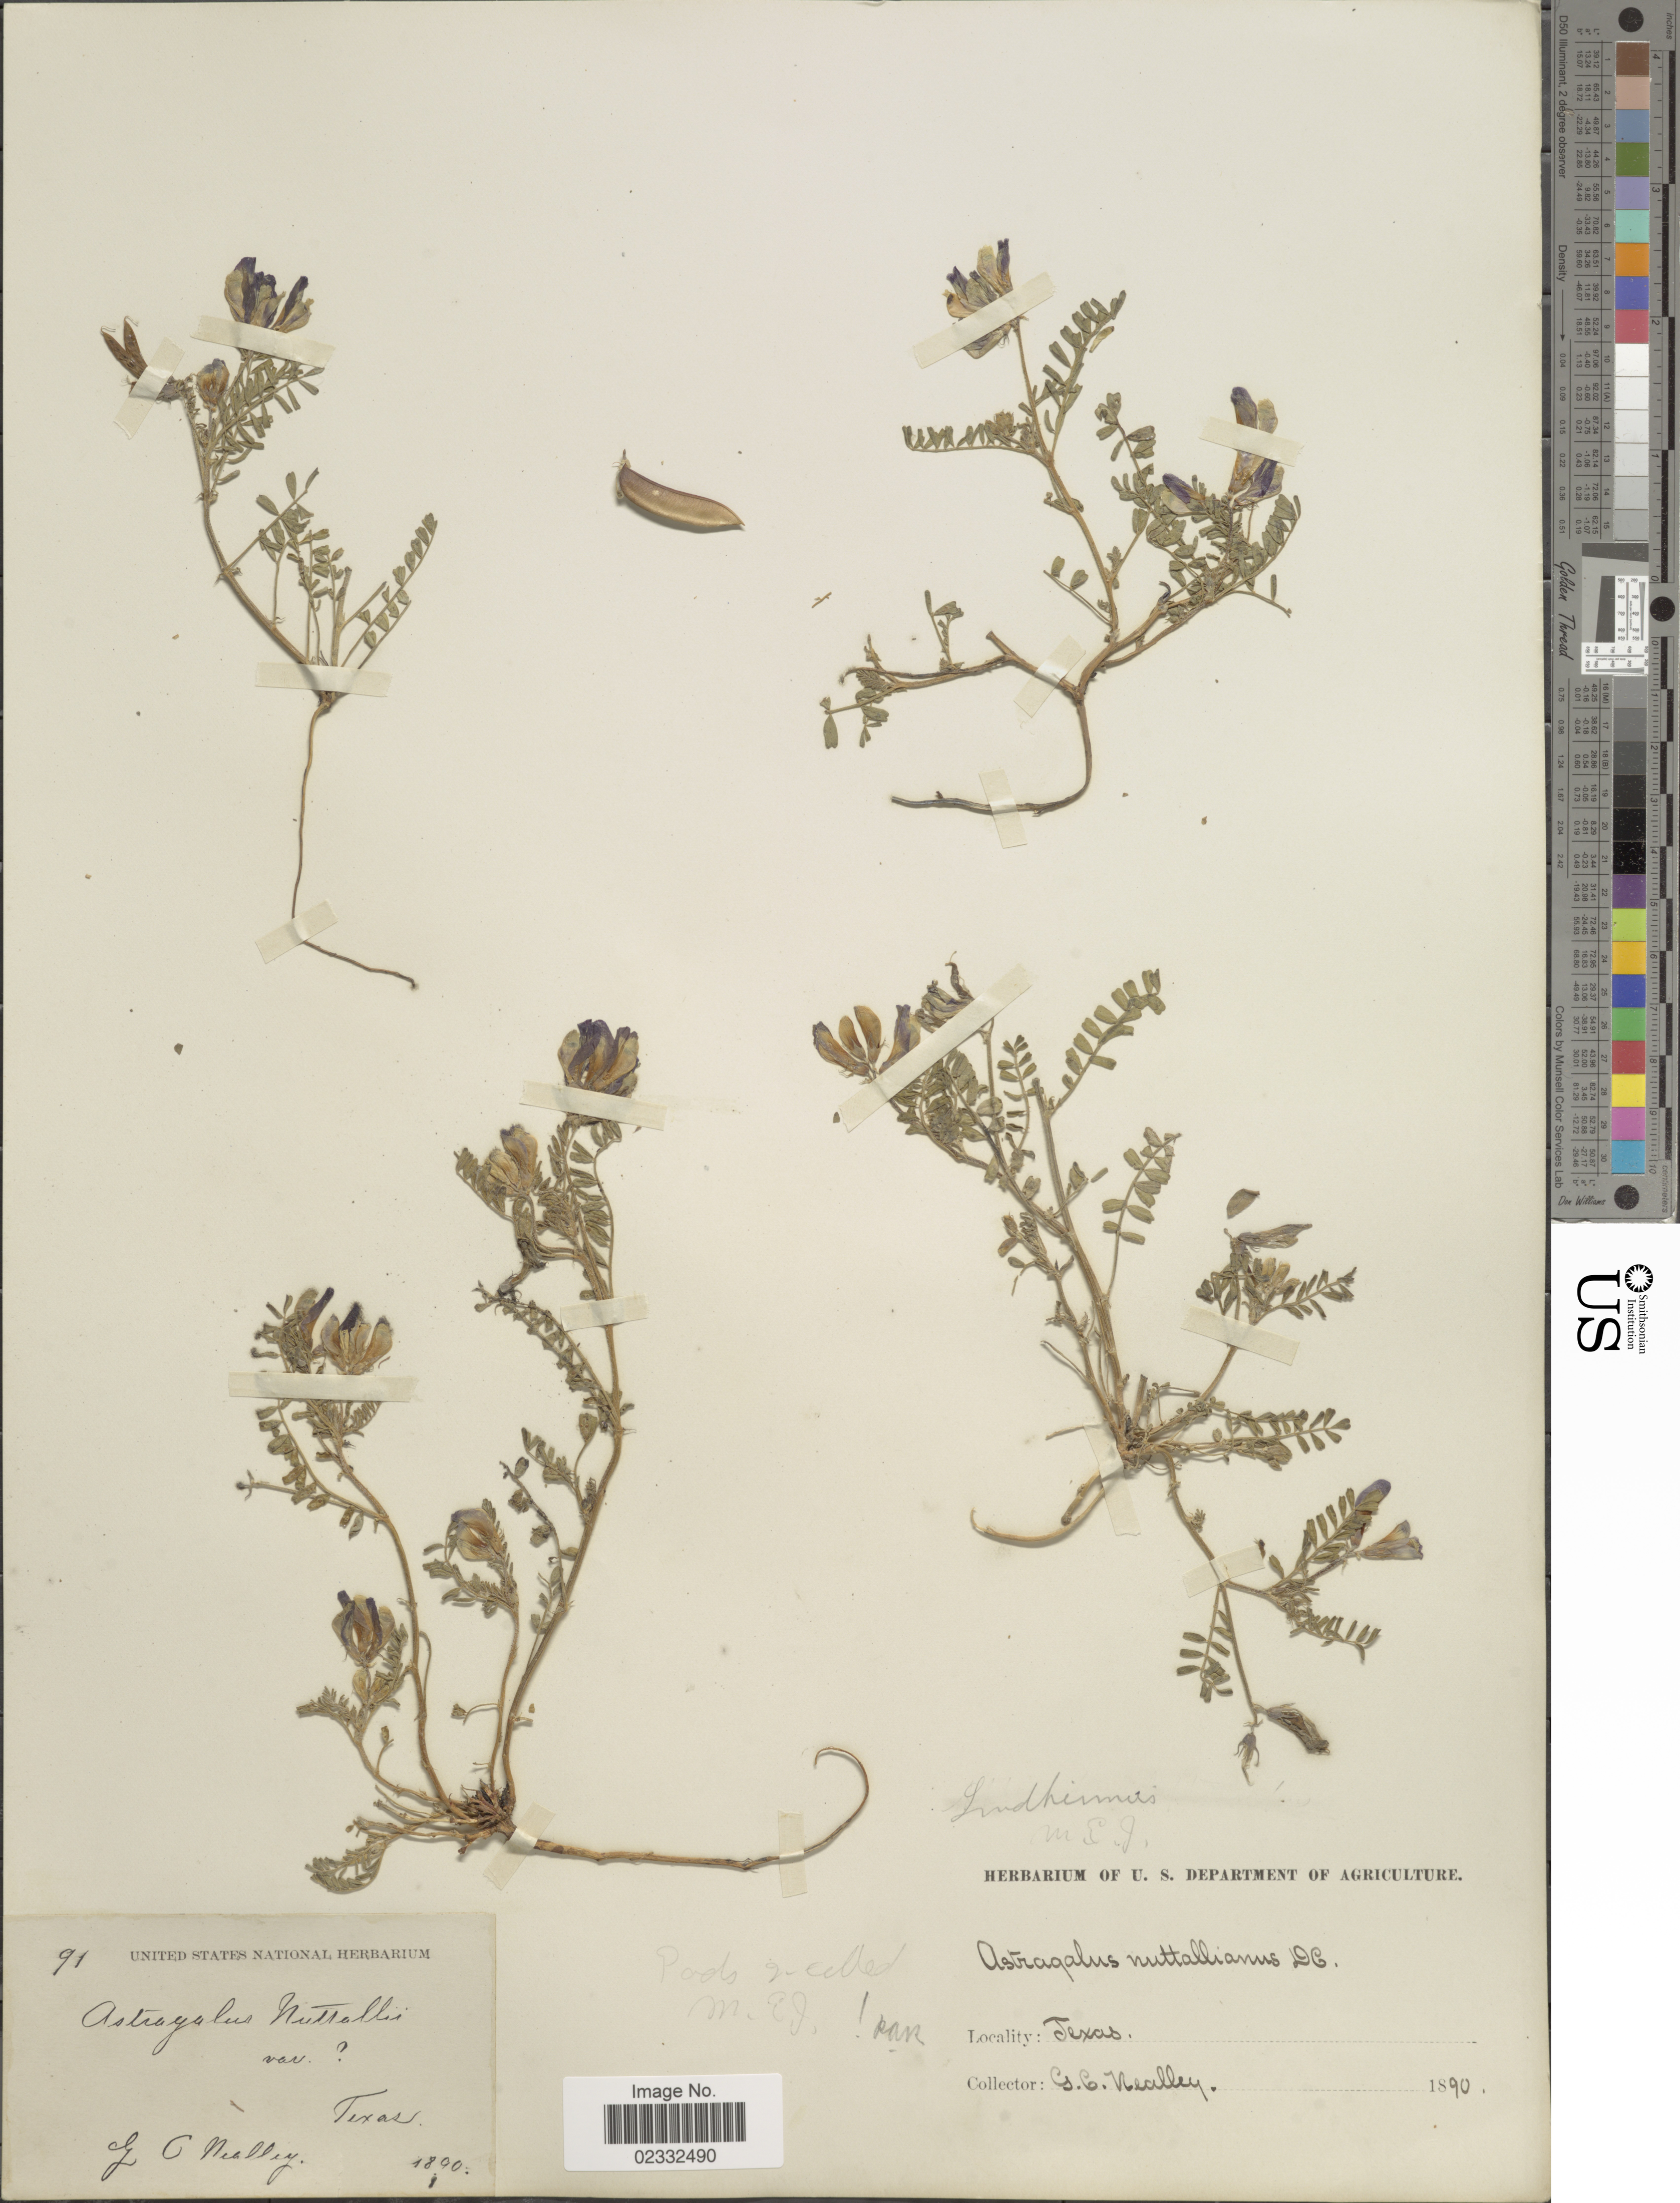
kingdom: Plantae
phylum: Tracheophyta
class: Magnoliopsida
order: Fabales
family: Fabaceae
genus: Astragalus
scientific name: Astragalus lindheimeri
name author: Engelm. ex A. Gray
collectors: G. C. Nealley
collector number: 91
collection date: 1890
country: United States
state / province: Texas